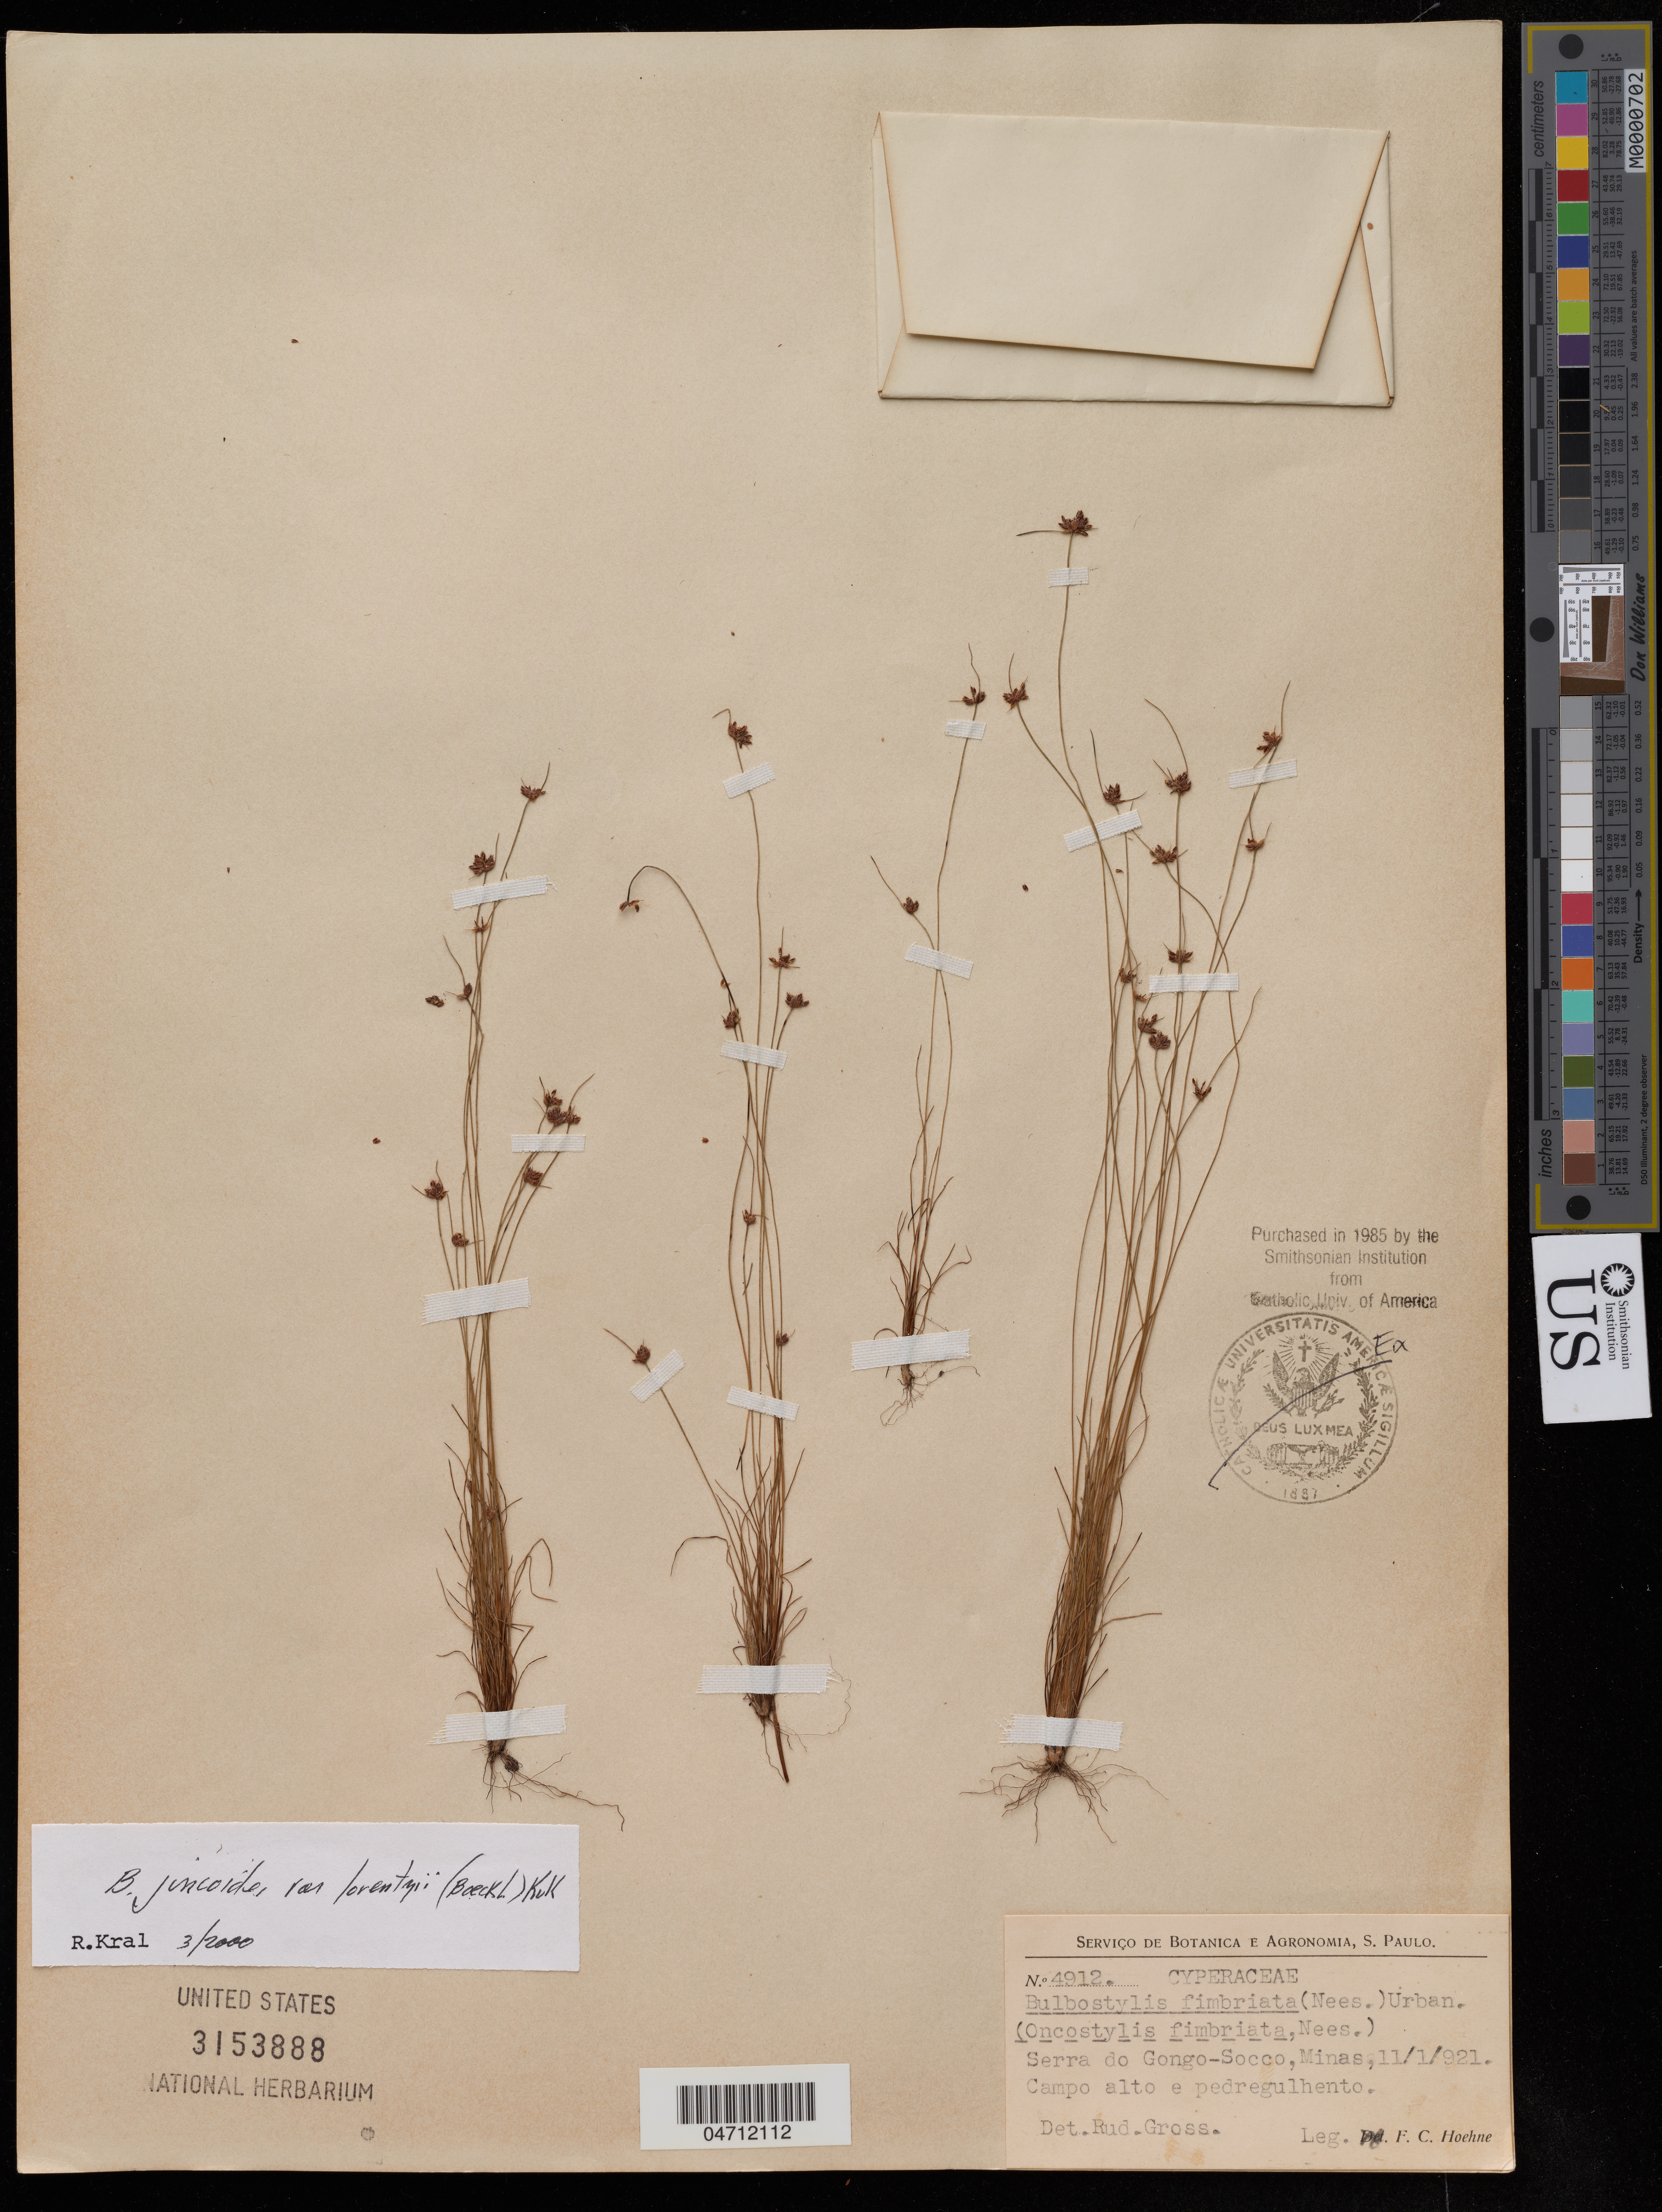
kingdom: Plantae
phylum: Tracheophyta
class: Liliopsida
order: Poales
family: Cyperaceae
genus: Bulbostylis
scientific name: Bulbostylis juncoides var. lorentzii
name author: (Boeckeler) Kük. ex Osten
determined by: Kral, R.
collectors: F. C. Hoehne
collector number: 4912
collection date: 1921-01-11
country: Brazil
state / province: Minas Gerais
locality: Serra do Gongo Socco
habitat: Campo alto e pedregulhento.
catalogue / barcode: US 3153888